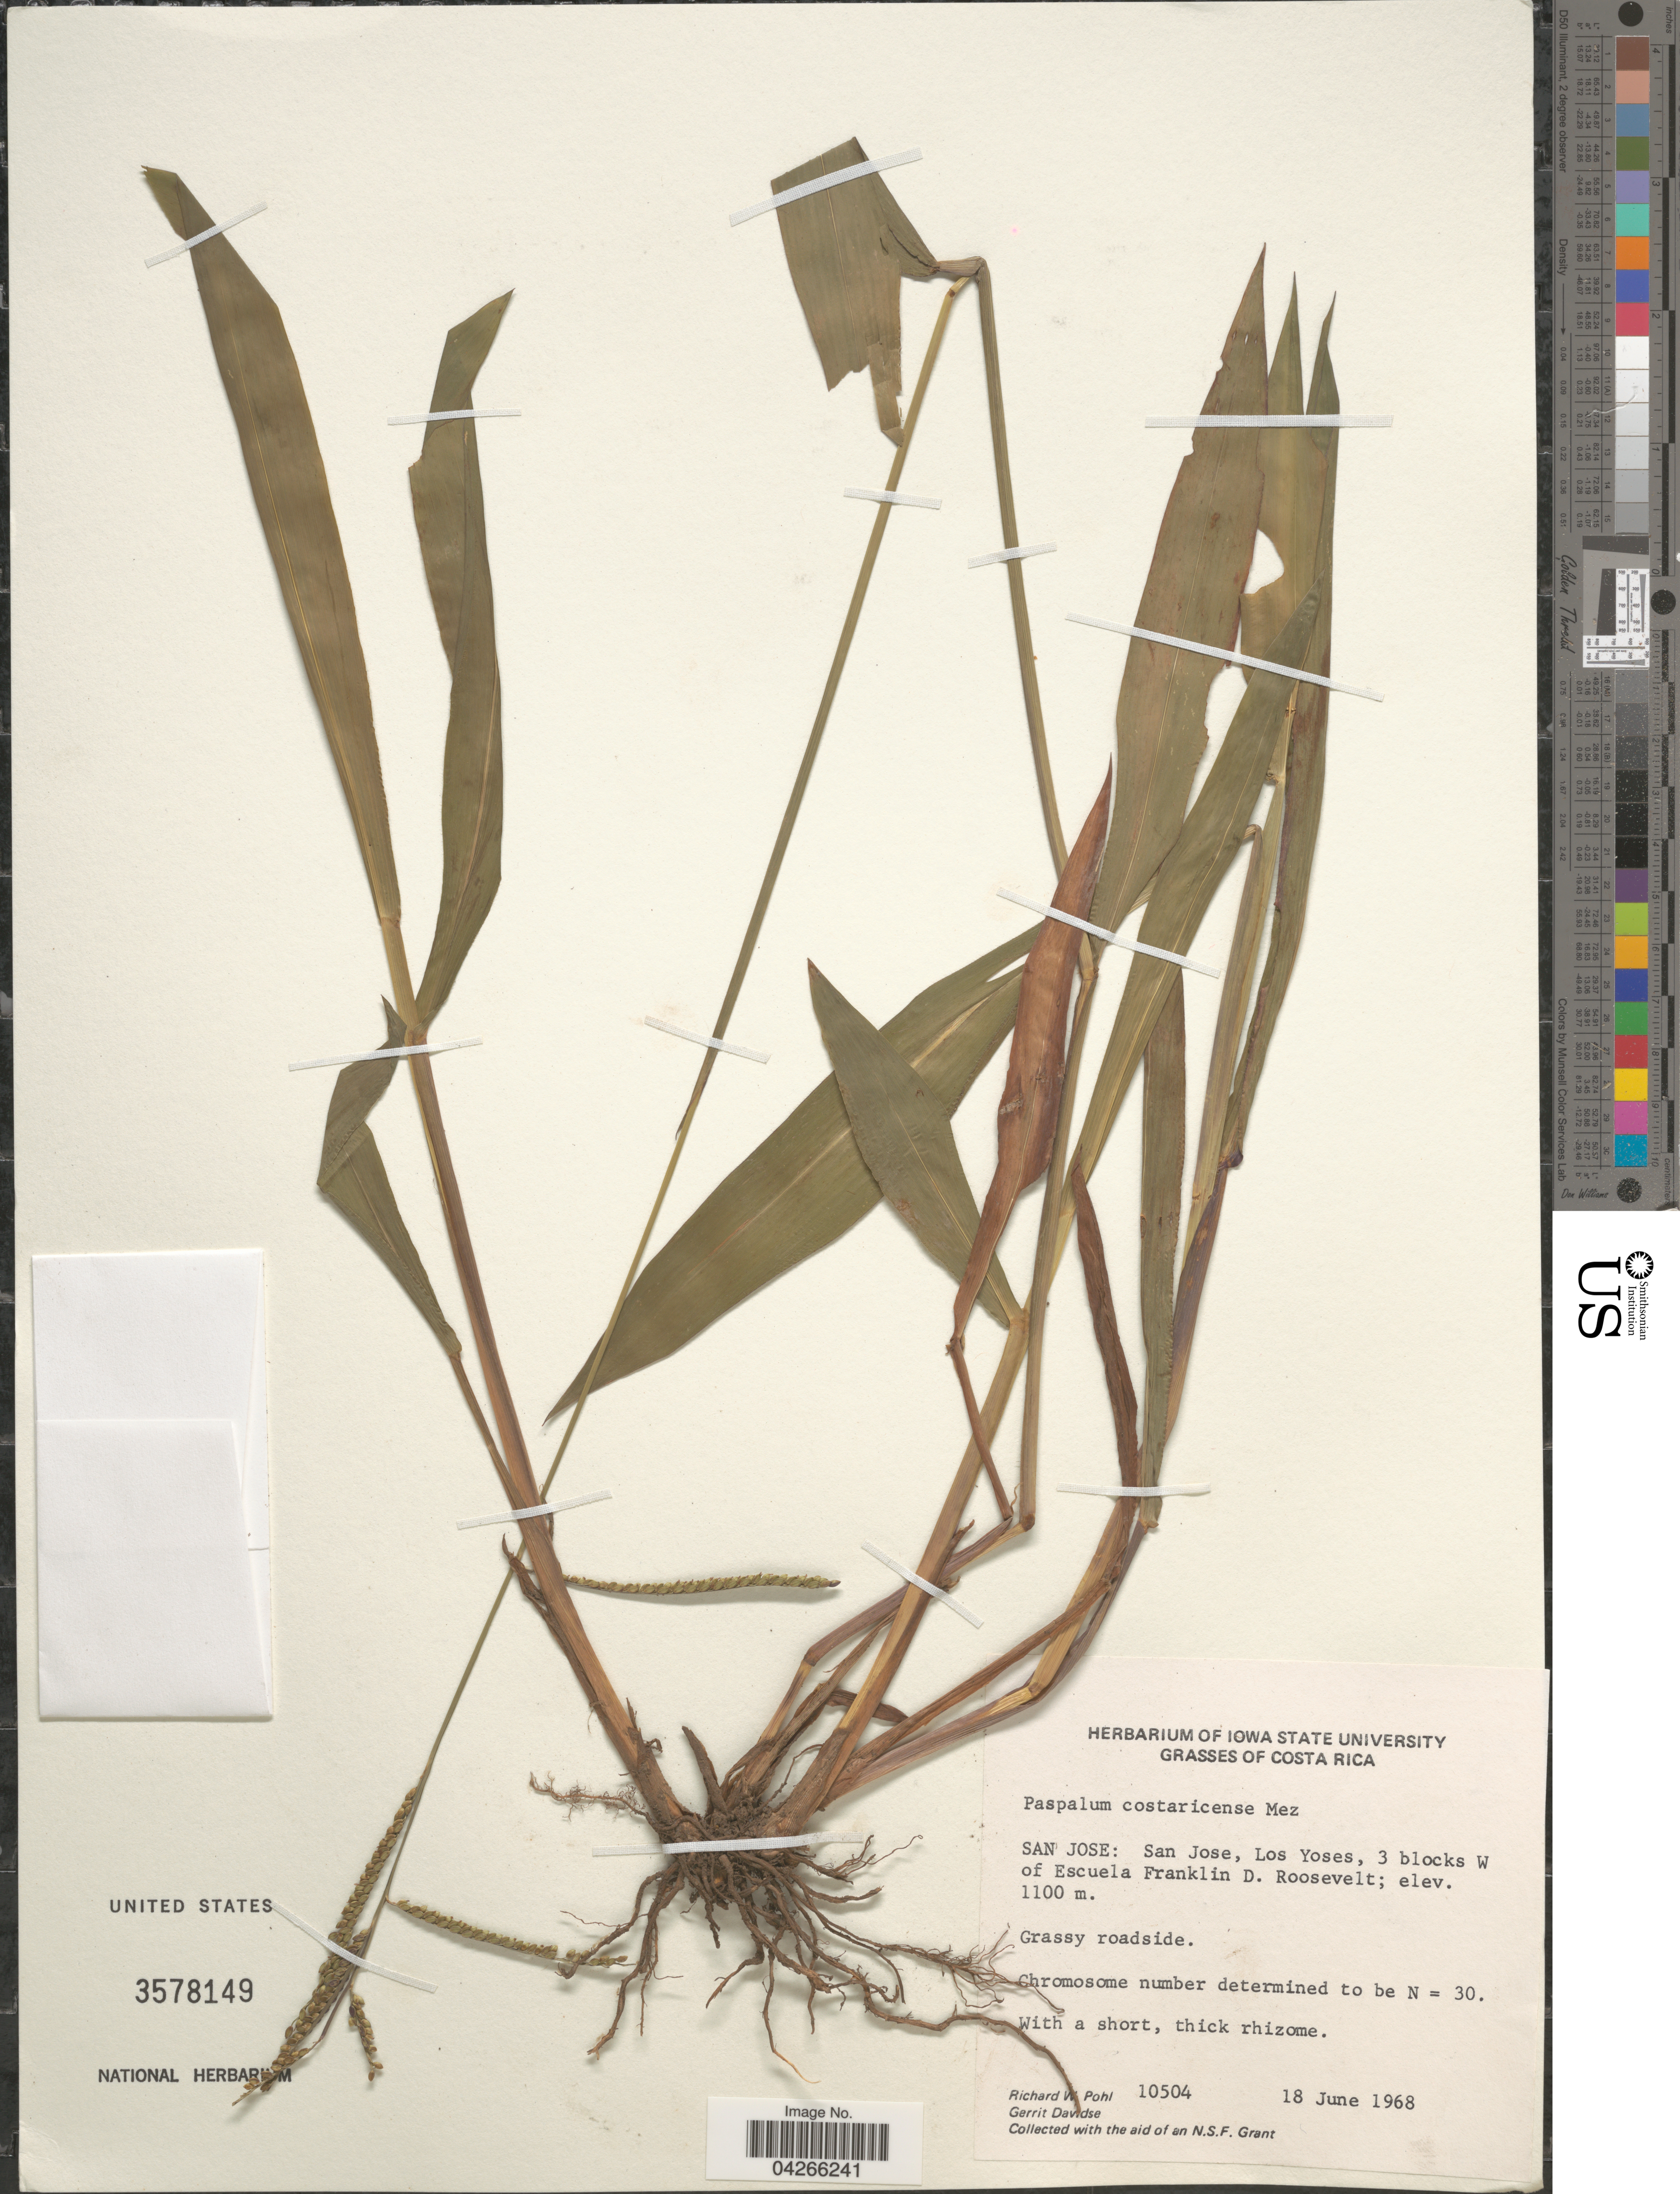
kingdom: Plantae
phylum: Tracheophyta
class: Liliopsida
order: Poales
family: Poaceae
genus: Paspalum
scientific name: Paspalum costaricense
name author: Mez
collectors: R. W. Pohl & G. Davidse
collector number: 10504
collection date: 1968-06-18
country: Costa Rica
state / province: San José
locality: San Jose, Los Yoses, 3 blocks W of Escuela Franklin D. Roosevelt.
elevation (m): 1100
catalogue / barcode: US 3578149